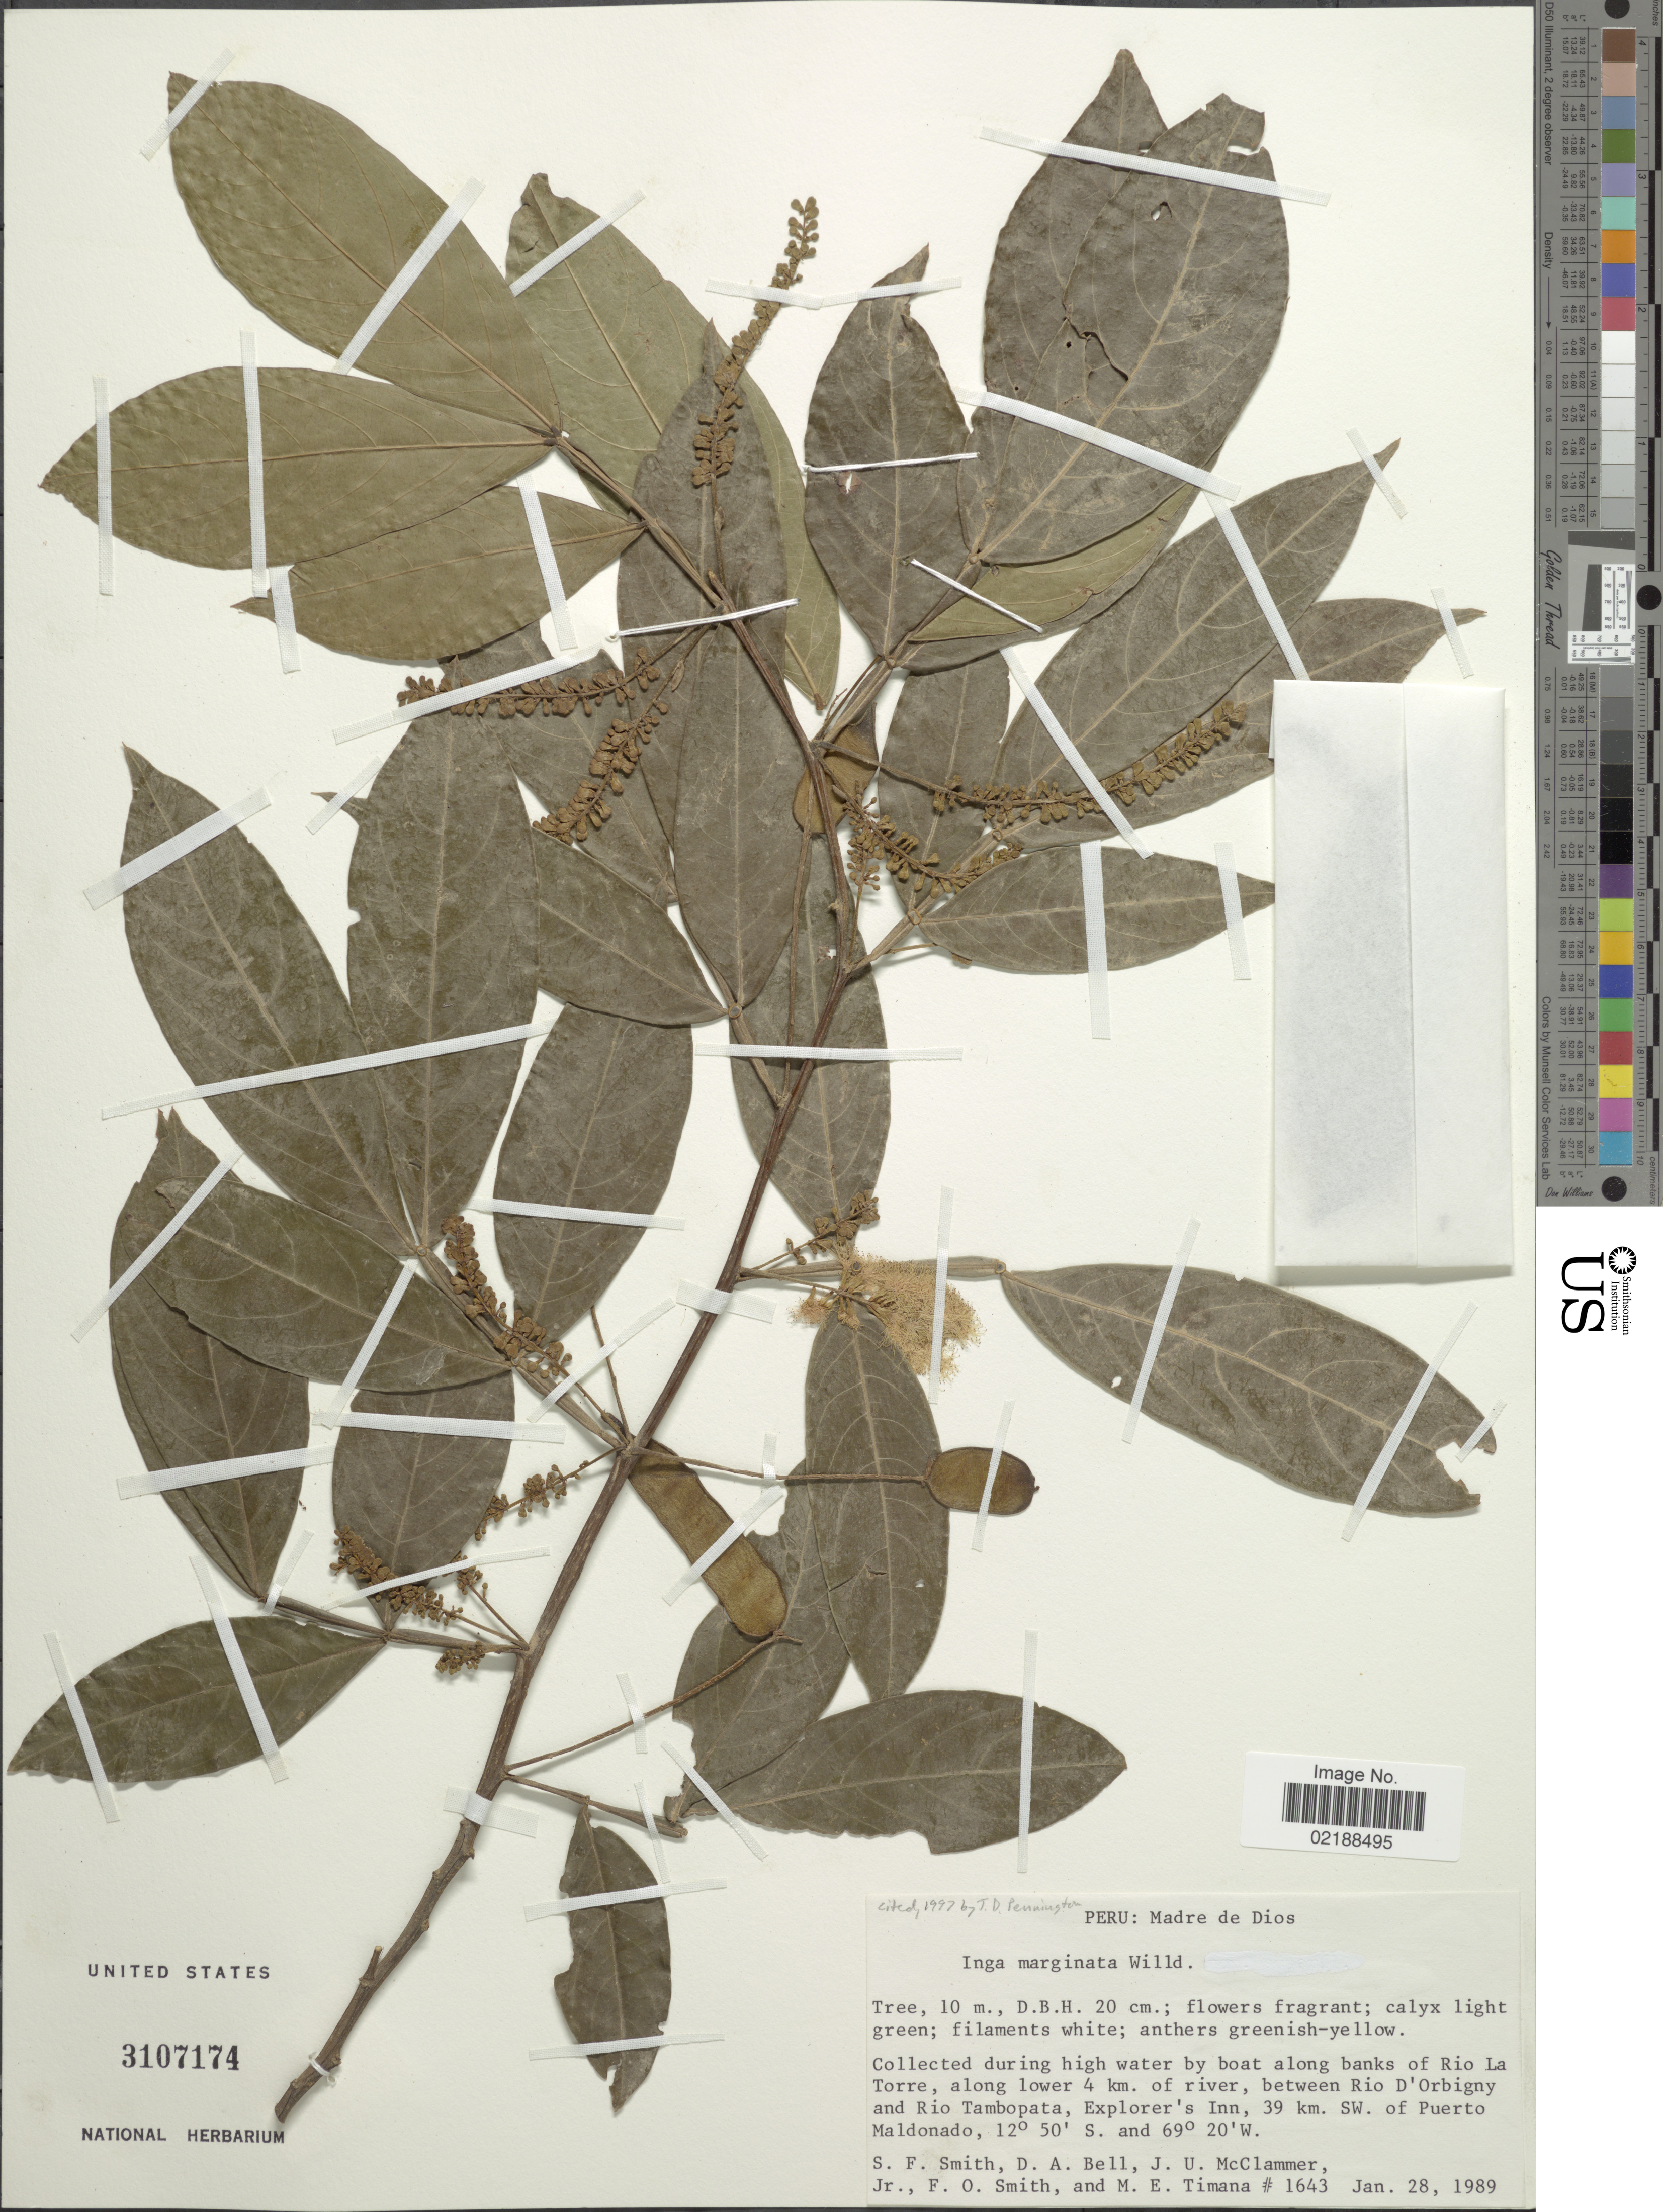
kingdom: Plantae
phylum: Tracheophyta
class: Magnoliopsida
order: Fabales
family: Fabaceae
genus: Inga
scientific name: Inga marginata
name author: Willd.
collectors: S.F. Smith, D. A. Bell, J. McClammer Jr. & F. Smith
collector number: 1643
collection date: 1989-01-28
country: Peru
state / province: Madre de Dios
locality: During high water by boat along banks of Rio La Torre, along lower 4 km of river, between Rio D'Orbigny and Rio Tambopata, Explorer's Inn, 39 km SW of Puerto Maldonado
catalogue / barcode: US 3107174